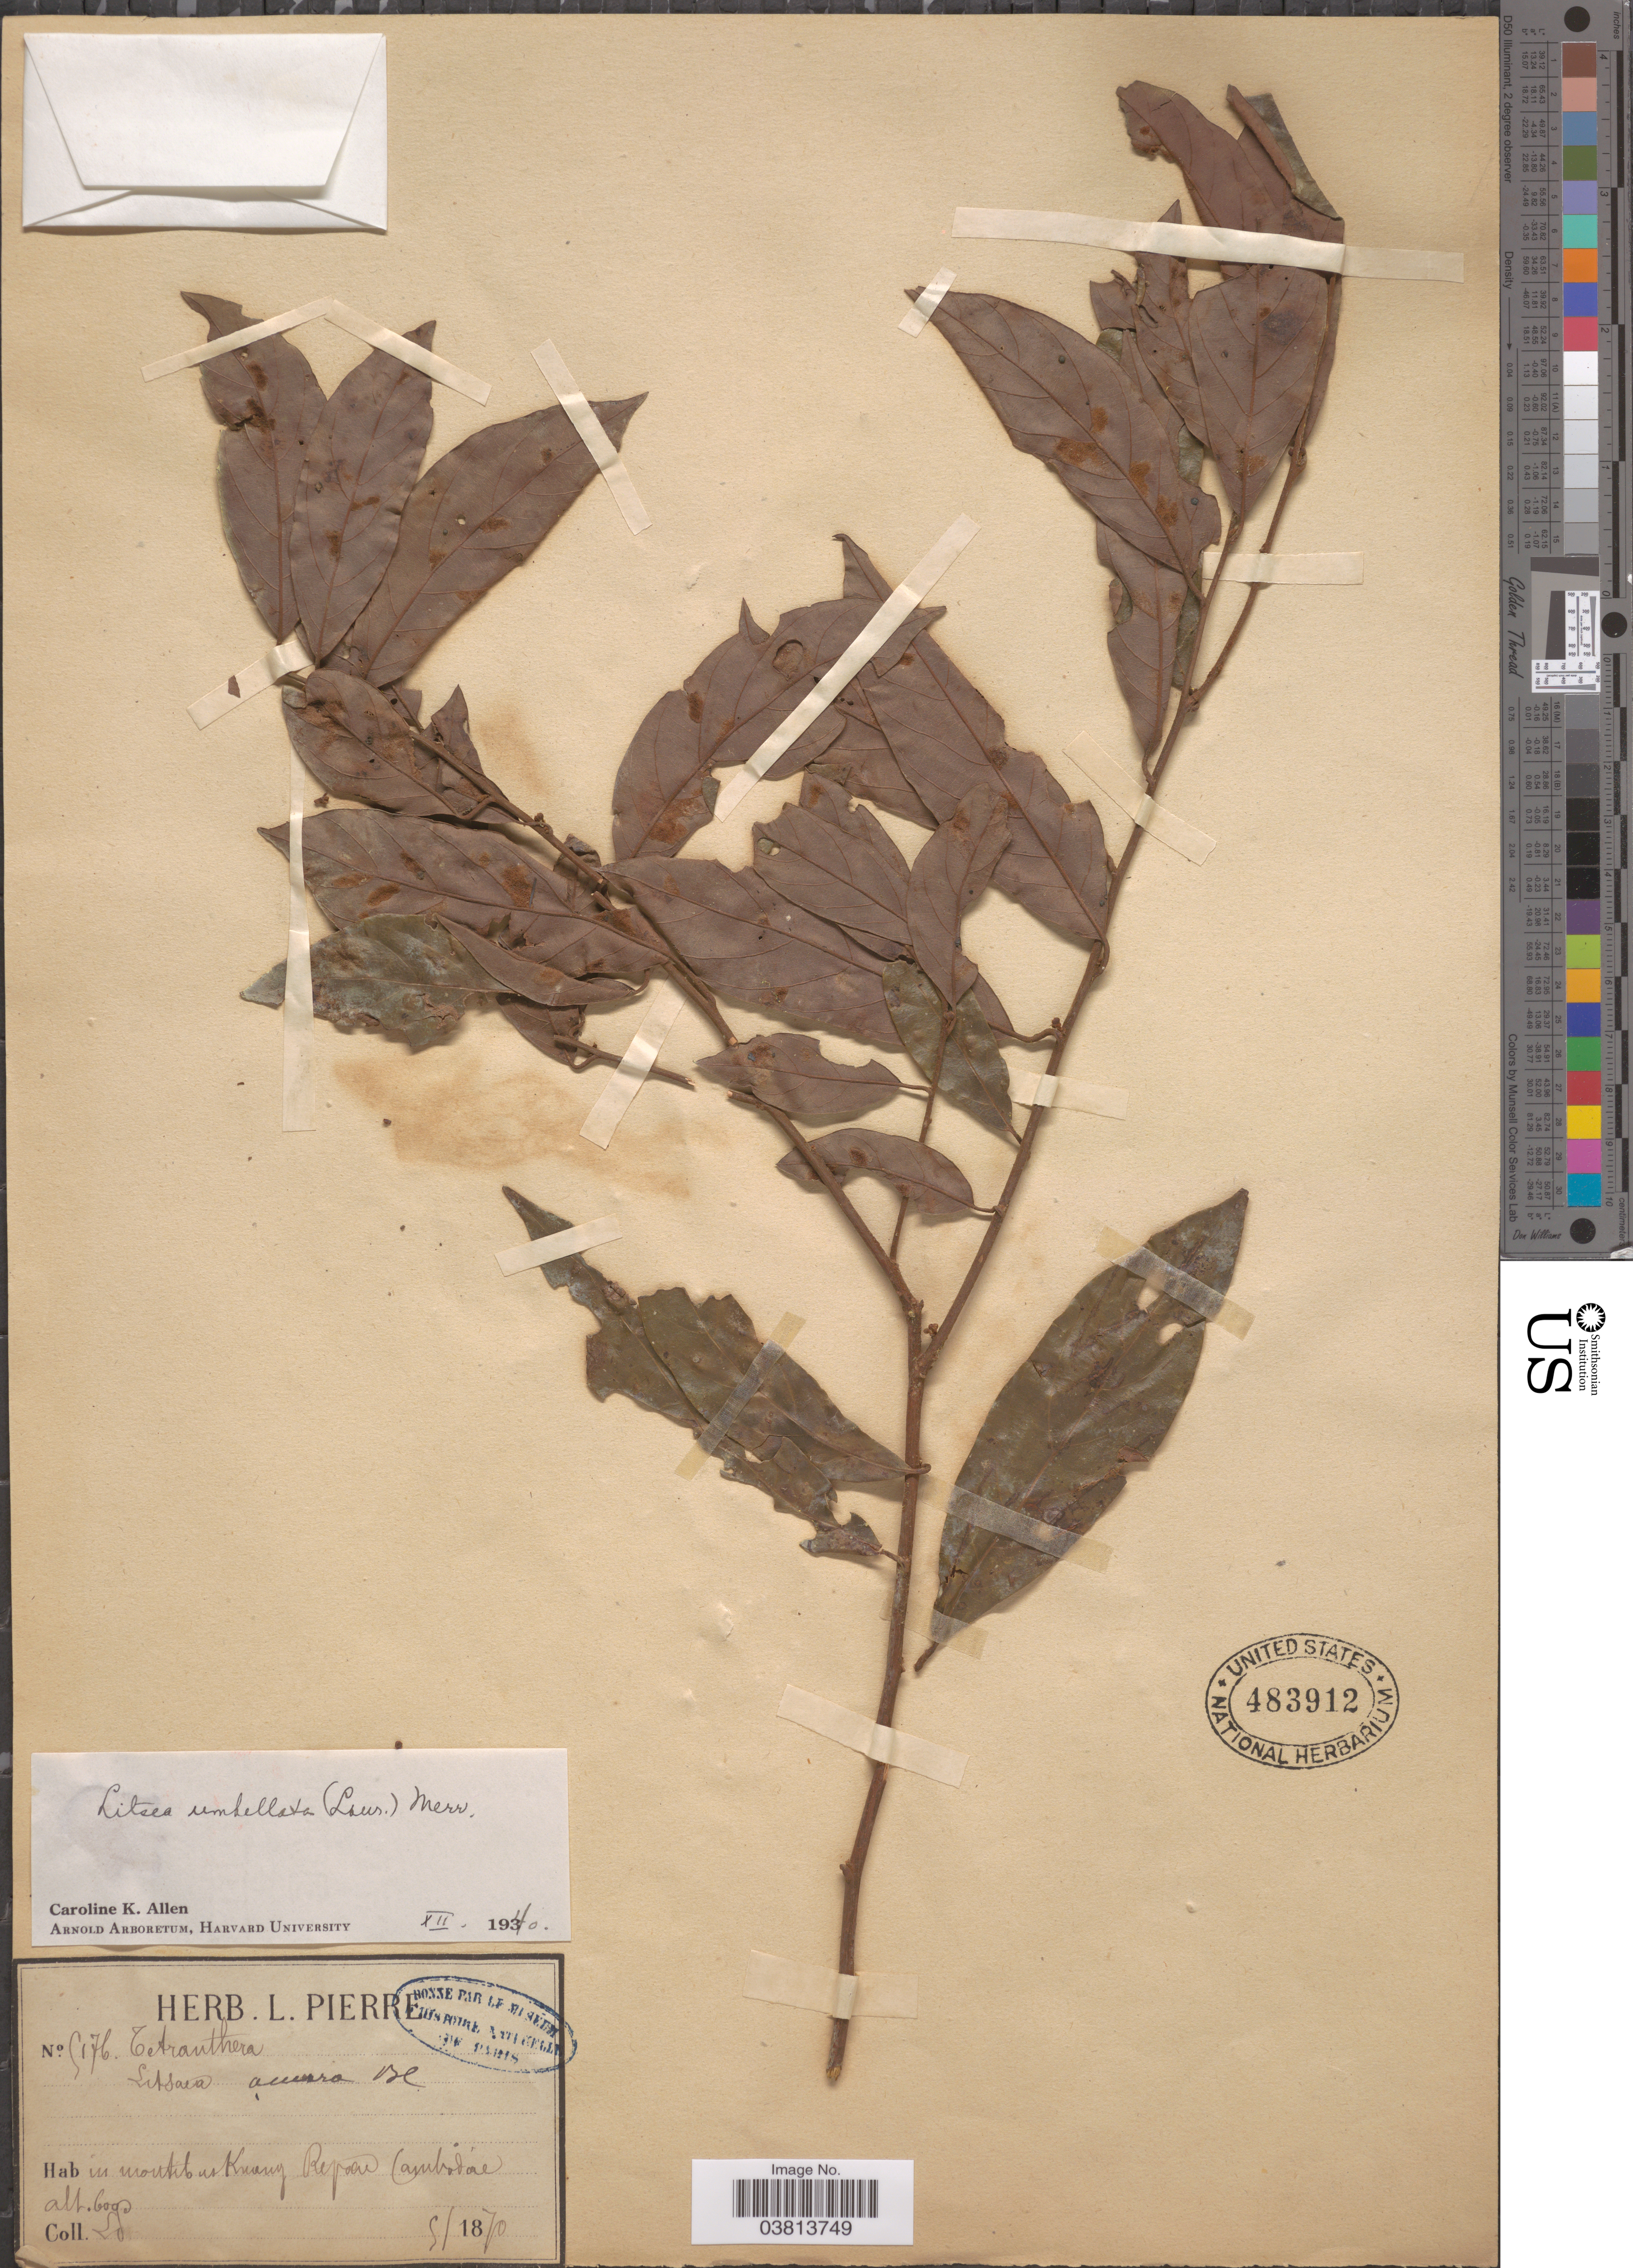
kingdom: Plantae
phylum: Tracheophyta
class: Magnoliopsida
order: Laurales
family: Lauraceae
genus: Litsea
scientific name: Litsea amara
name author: Blume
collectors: L. Pierre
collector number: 5176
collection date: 1870-05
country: Cambodia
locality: In montibus Kuang Repare Cambodáe.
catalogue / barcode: US 483912